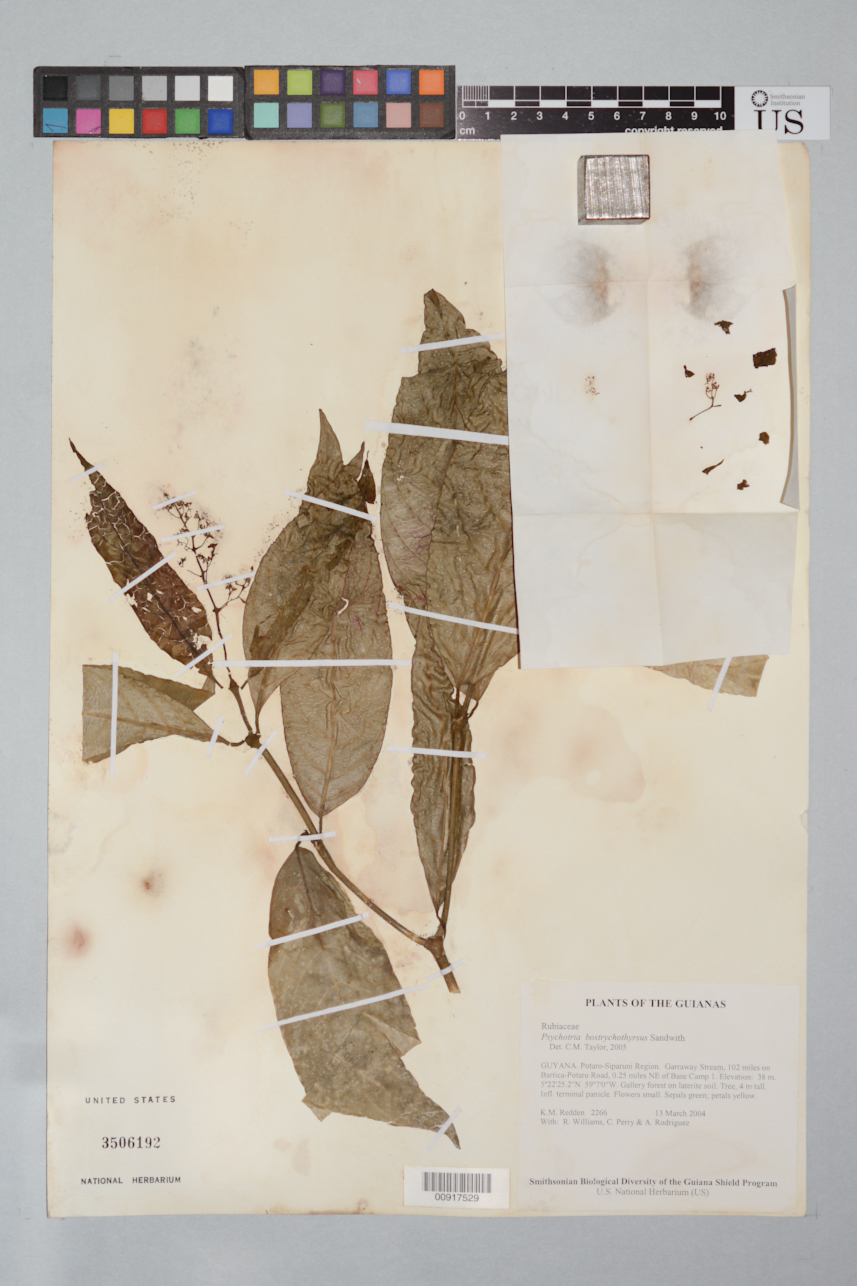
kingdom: Plantae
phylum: Tracheophyta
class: Magnoliopsida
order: Gentianales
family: Rubiaceae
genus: Psychotria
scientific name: Psychotria bostrychothyrsus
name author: Sandwith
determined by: Taylor, Charlotte M.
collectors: K. M. Redden, R. Williams, C. Perry & A. Rodriguez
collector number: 2266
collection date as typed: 13 March 2004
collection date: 2004-03-13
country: Guyana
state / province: Potaro-Siparuni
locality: Garraway Stream, 102 miles on Bartica-Potaro Road, 0.25 miles NE of Base Camp 1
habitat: Gallery forest on laterite soil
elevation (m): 38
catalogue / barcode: US 3506192